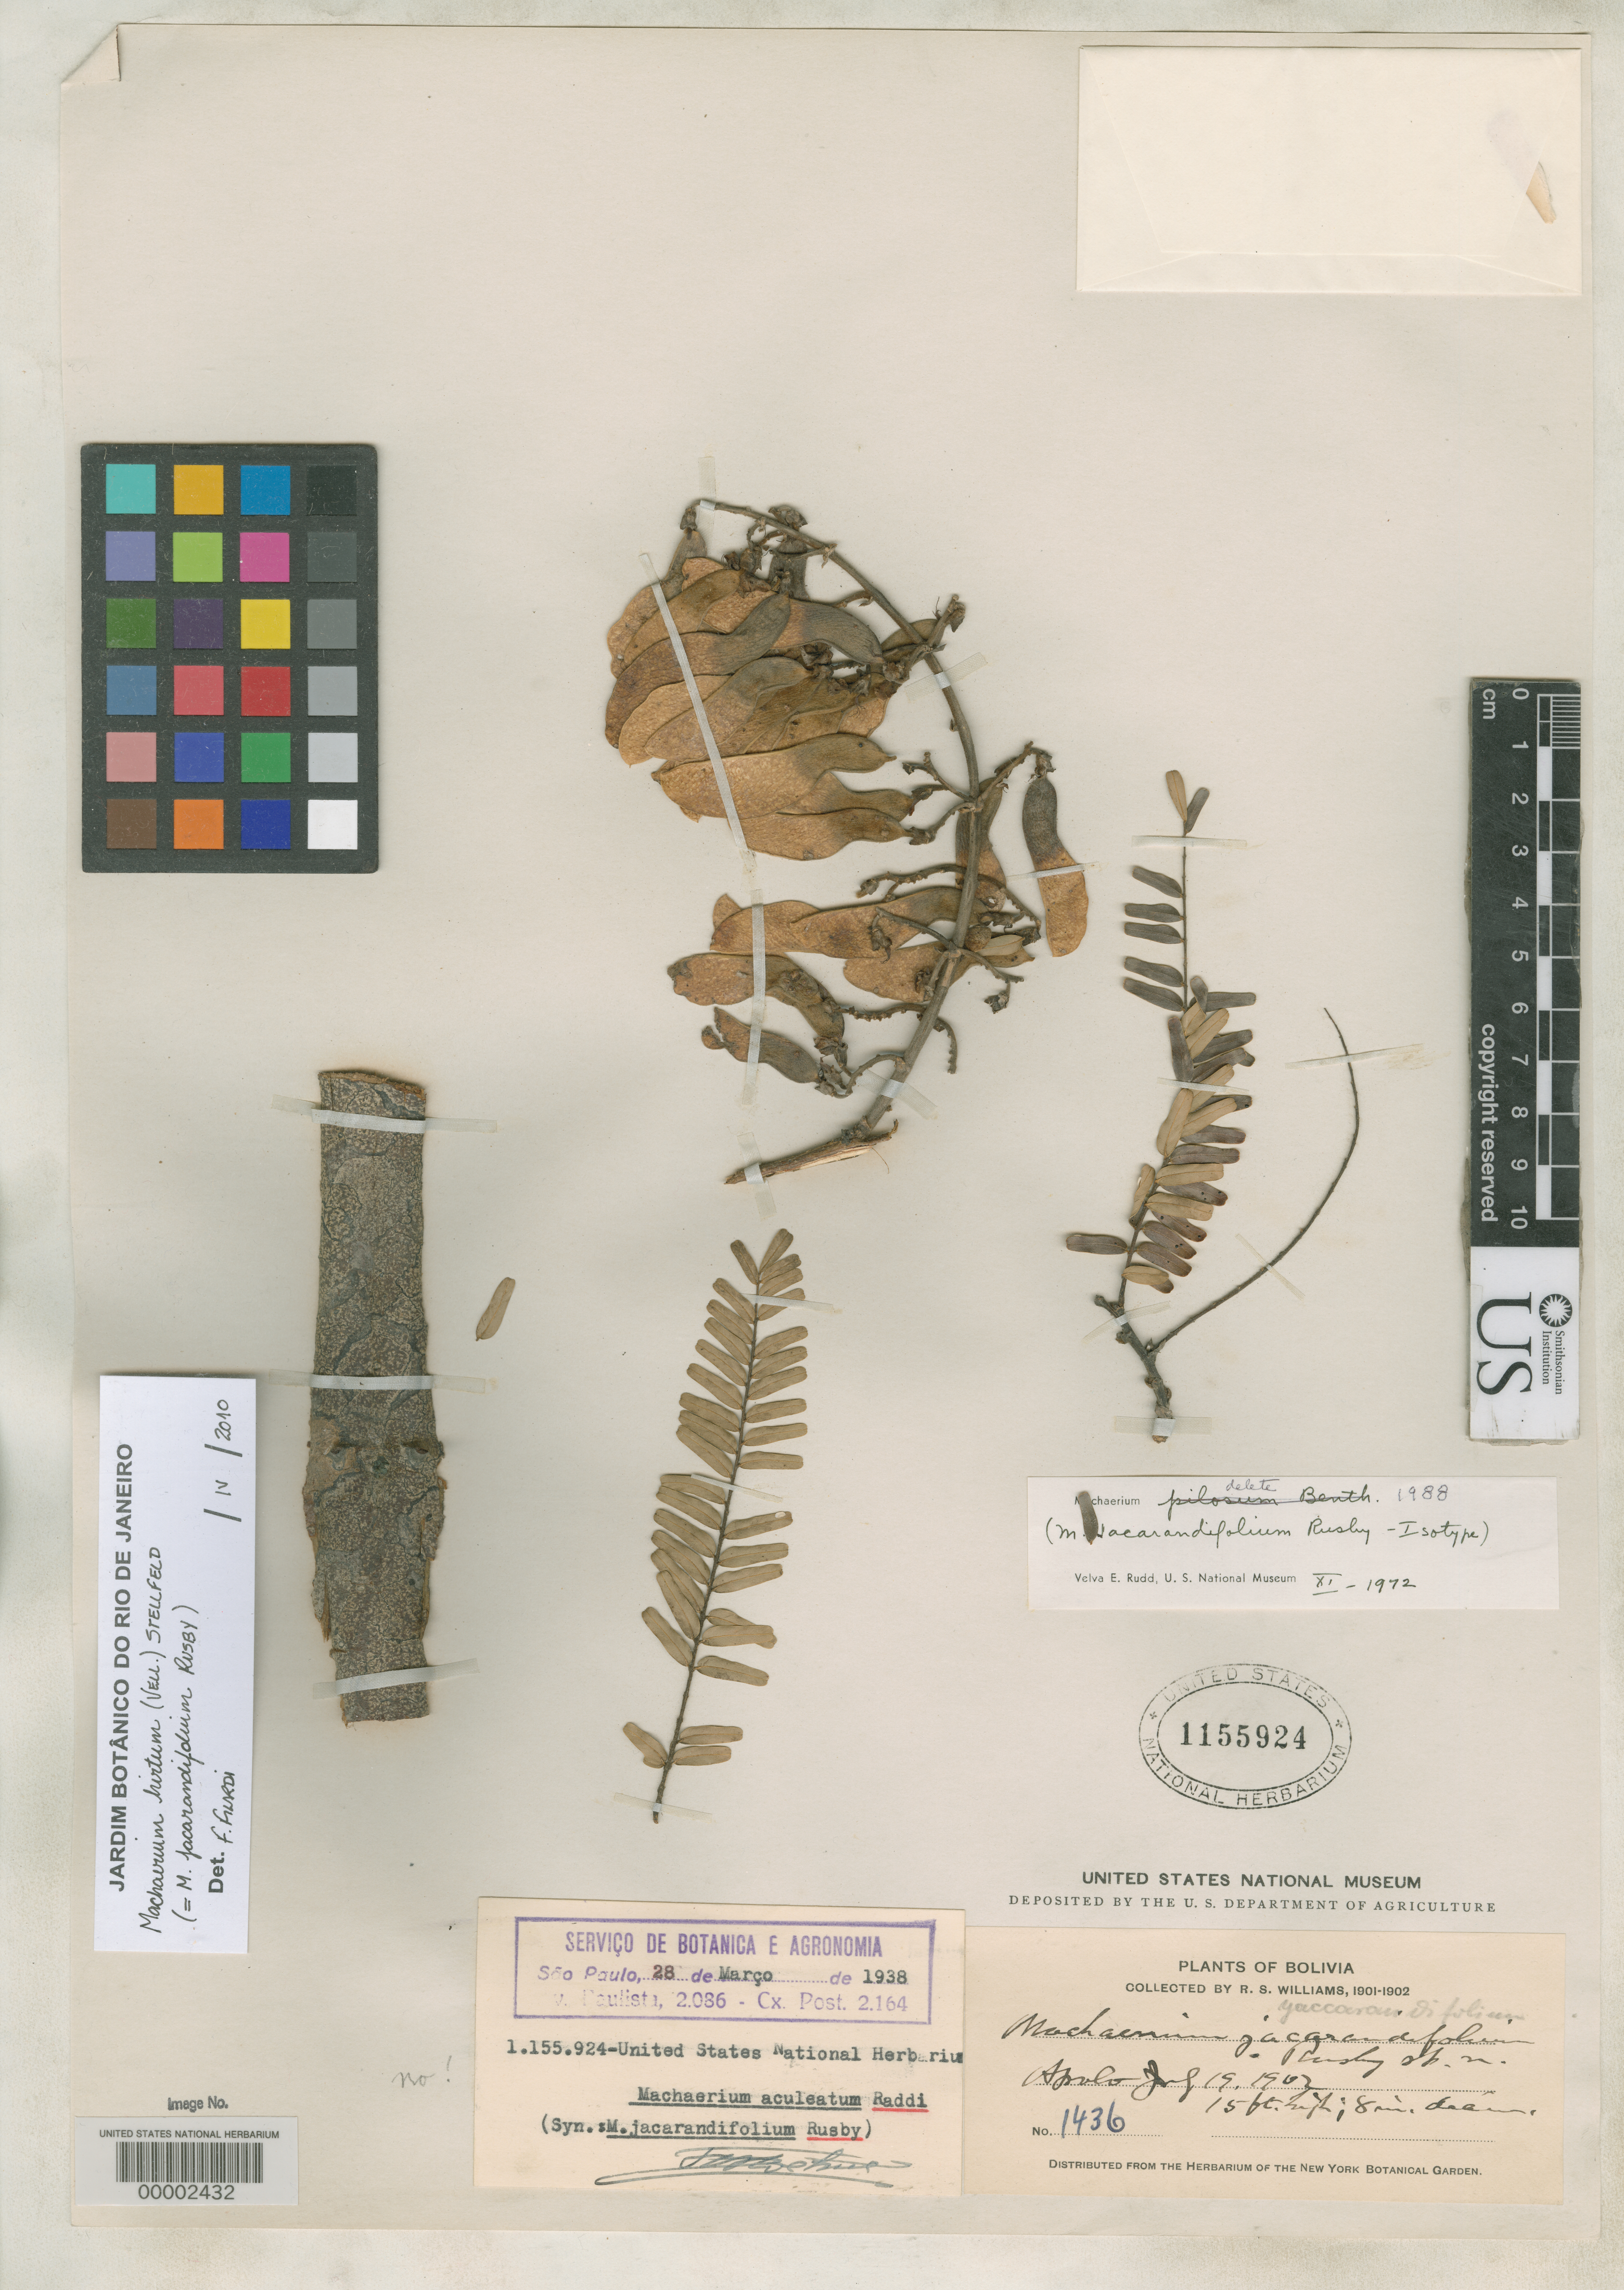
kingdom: Plantae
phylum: Tracheophyta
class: Magnoliopsida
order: Fabales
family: Fabaceae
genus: Machaerium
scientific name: Machaerium jacarandifolium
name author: Rusby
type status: Isotype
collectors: R. S. Williams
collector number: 1434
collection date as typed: Jul. 19, 1902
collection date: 1902-07-19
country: Bolivia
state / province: La Paz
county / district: Franz Tamayo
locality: Apolo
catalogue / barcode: US 1155924